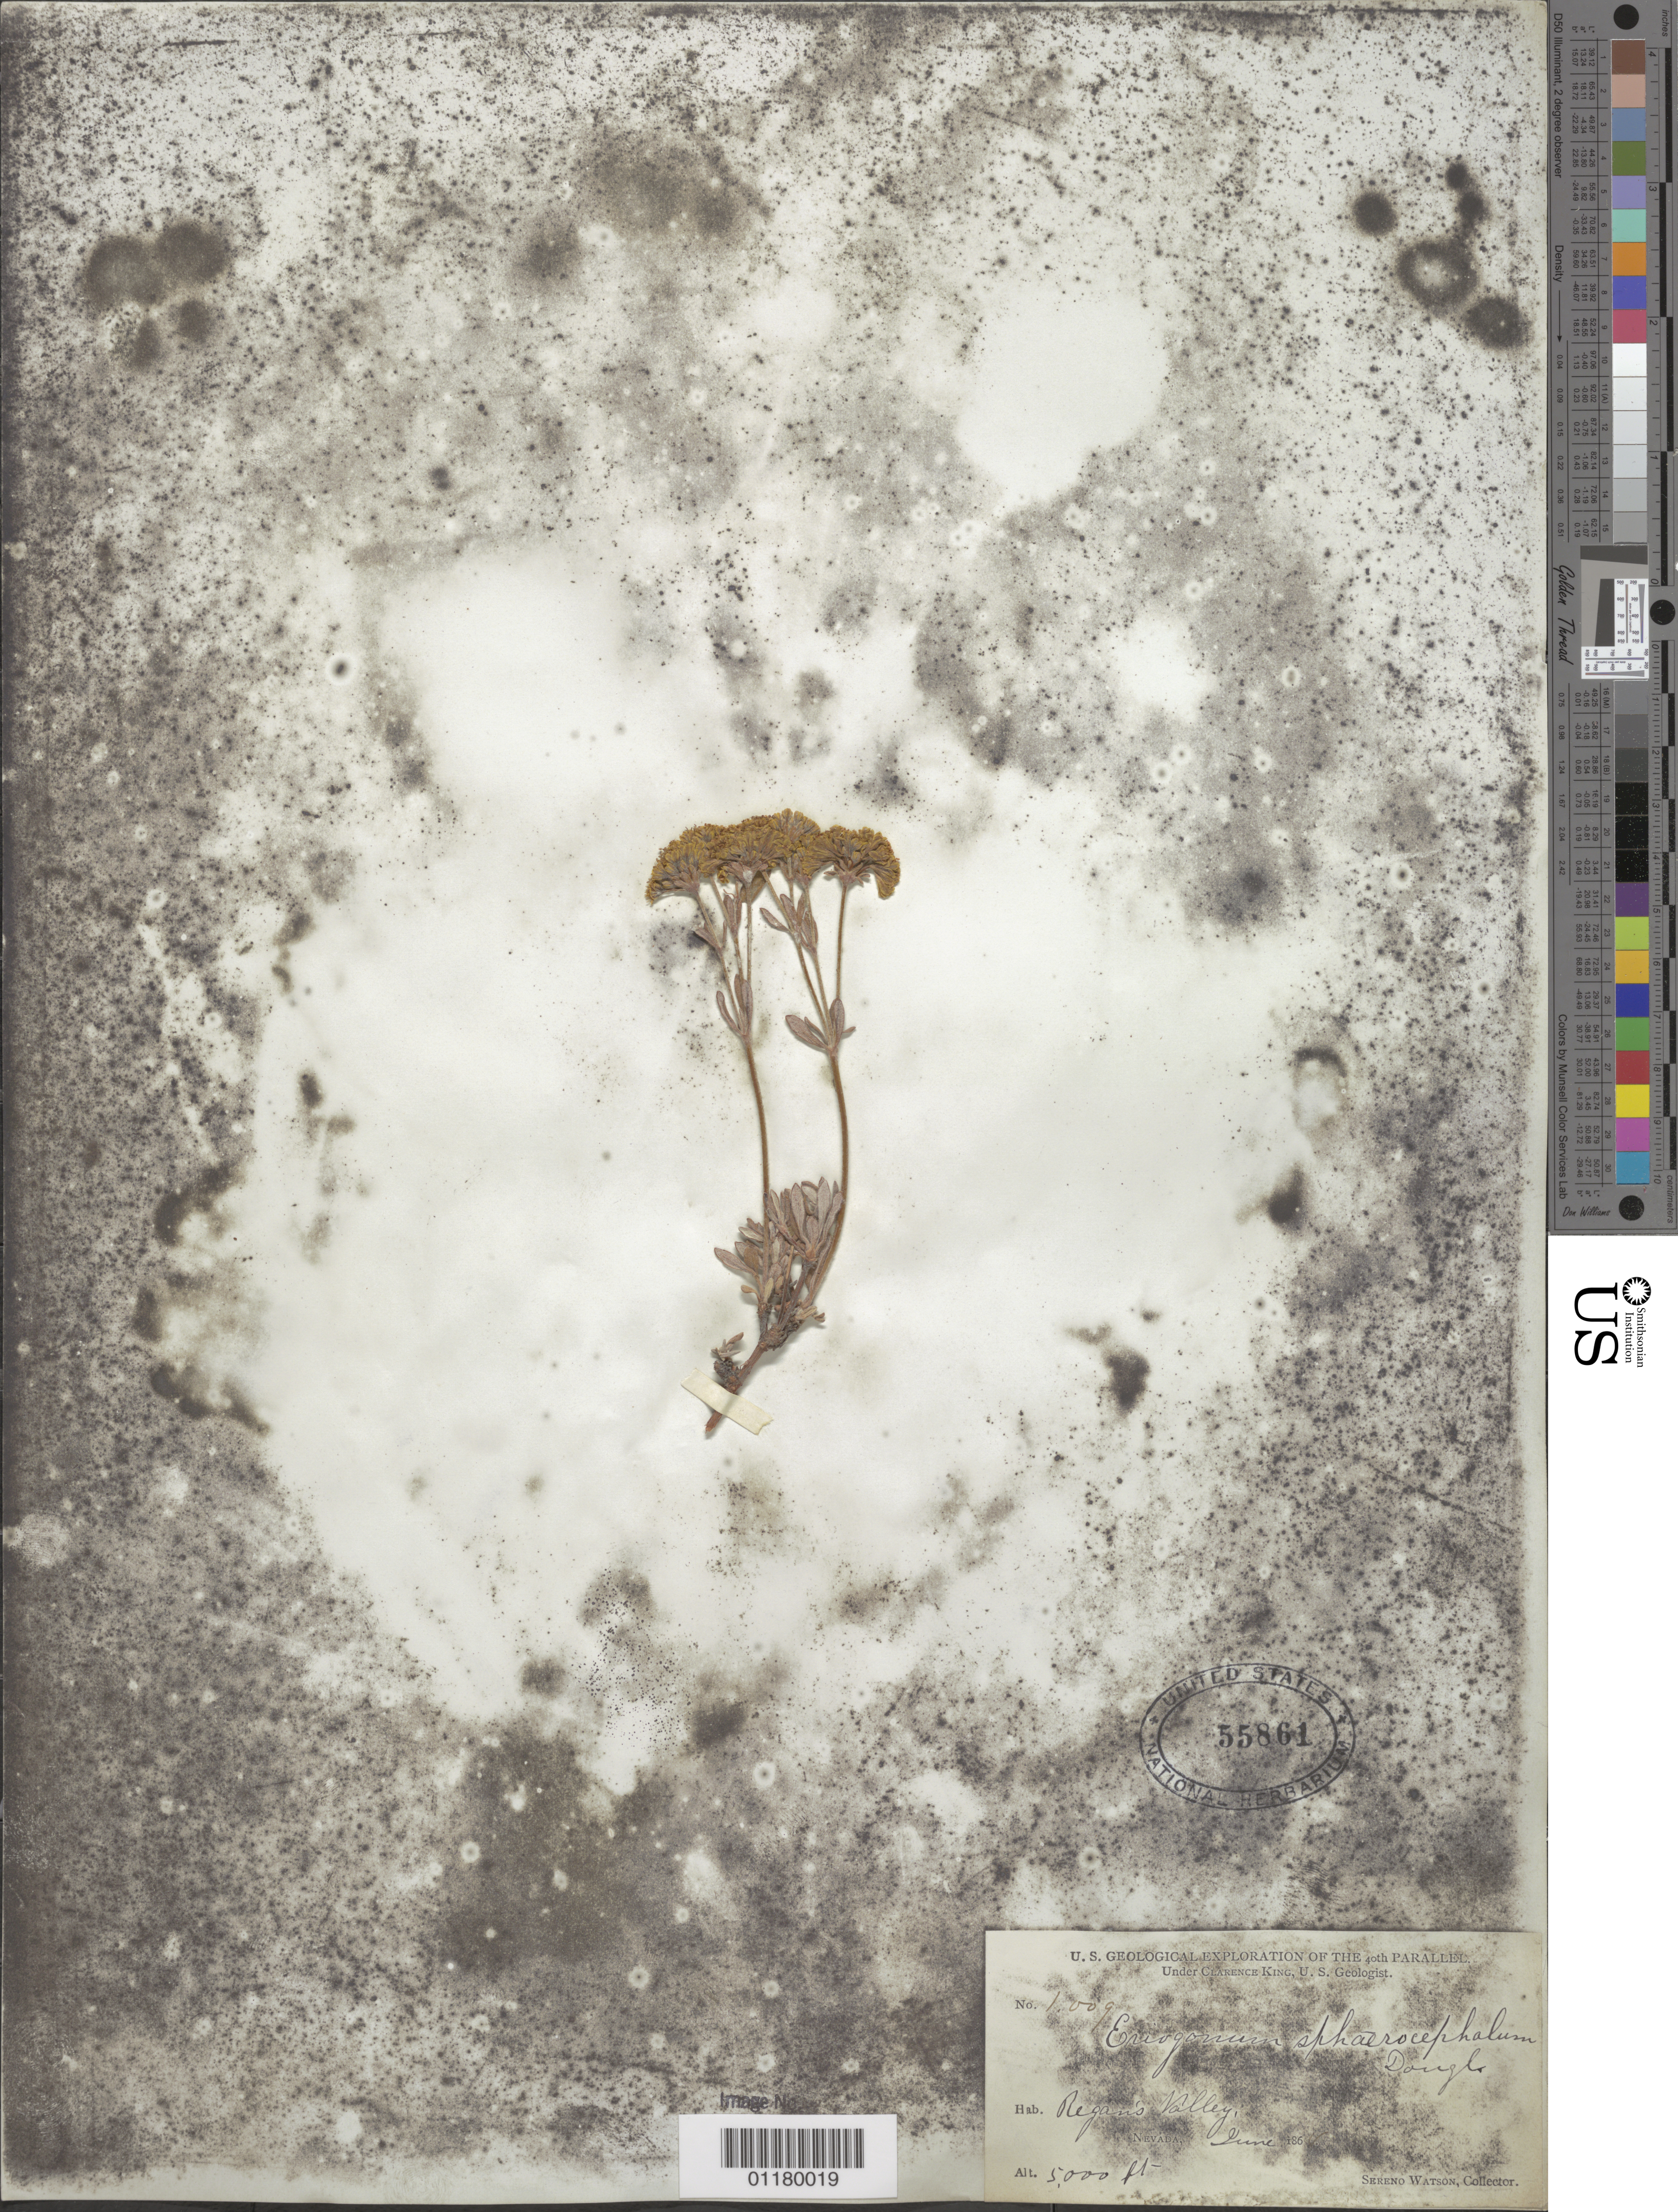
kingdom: Plantae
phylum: Tracheophyta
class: Magnoliopsida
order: Caryophyllales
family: Polygonaceae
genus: Eriogonum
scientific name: Eriogonum sphaerocephalum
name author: Benth. & Douglas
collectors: S. Watson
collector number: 1009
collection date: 1868-06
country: United States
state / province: Nevada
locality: Regan's Valley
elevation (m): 1524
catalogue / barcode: US 55861